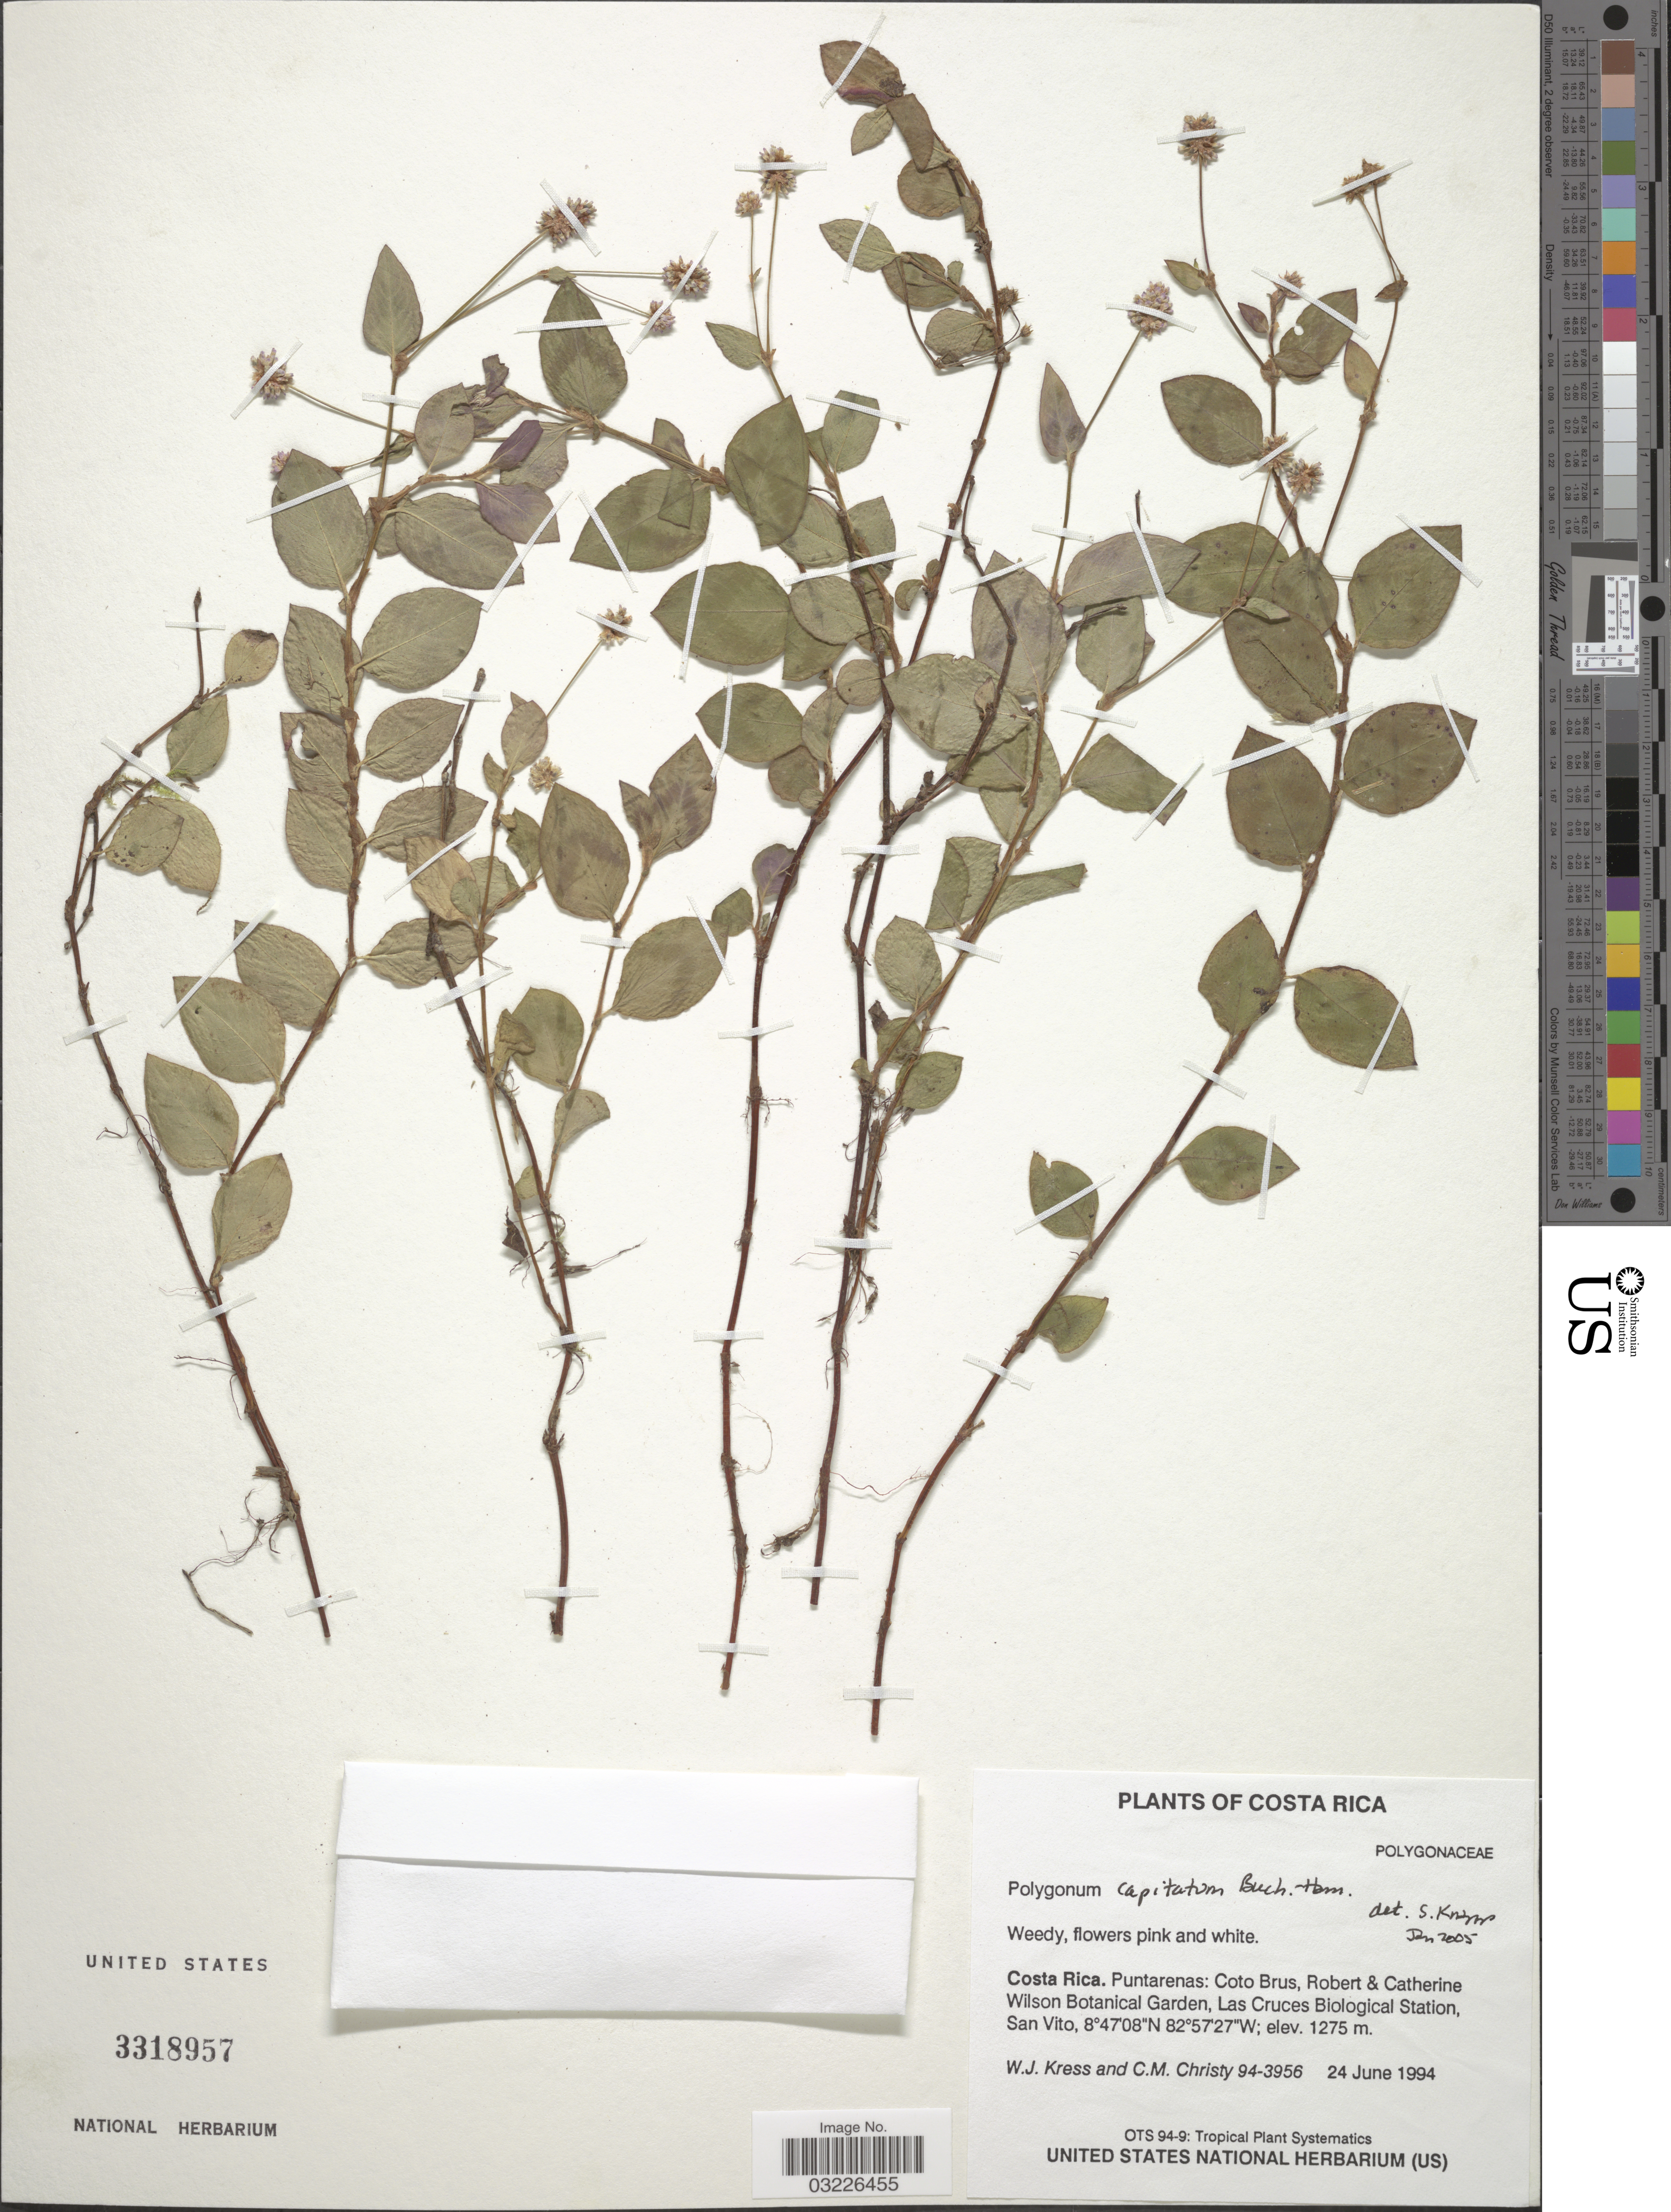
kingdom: Plantae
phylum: Tracheophyta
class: Magnoliopsida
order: Caryophyllales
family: Polygonaceae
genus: Polygonum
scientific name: Polygonum capitatum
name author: Buch.-Ham. ex D. Don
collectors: W. J. Kress & C. M. Christy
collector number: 94-3956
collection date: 1994-06-24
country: Costa Rica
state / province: Puntarenas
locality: Coto Brus, Robert & Catherine Wilson Botanical Garden, Las Cruces Biological Station, San Vito.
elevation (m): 1275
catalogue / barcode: US 3318957